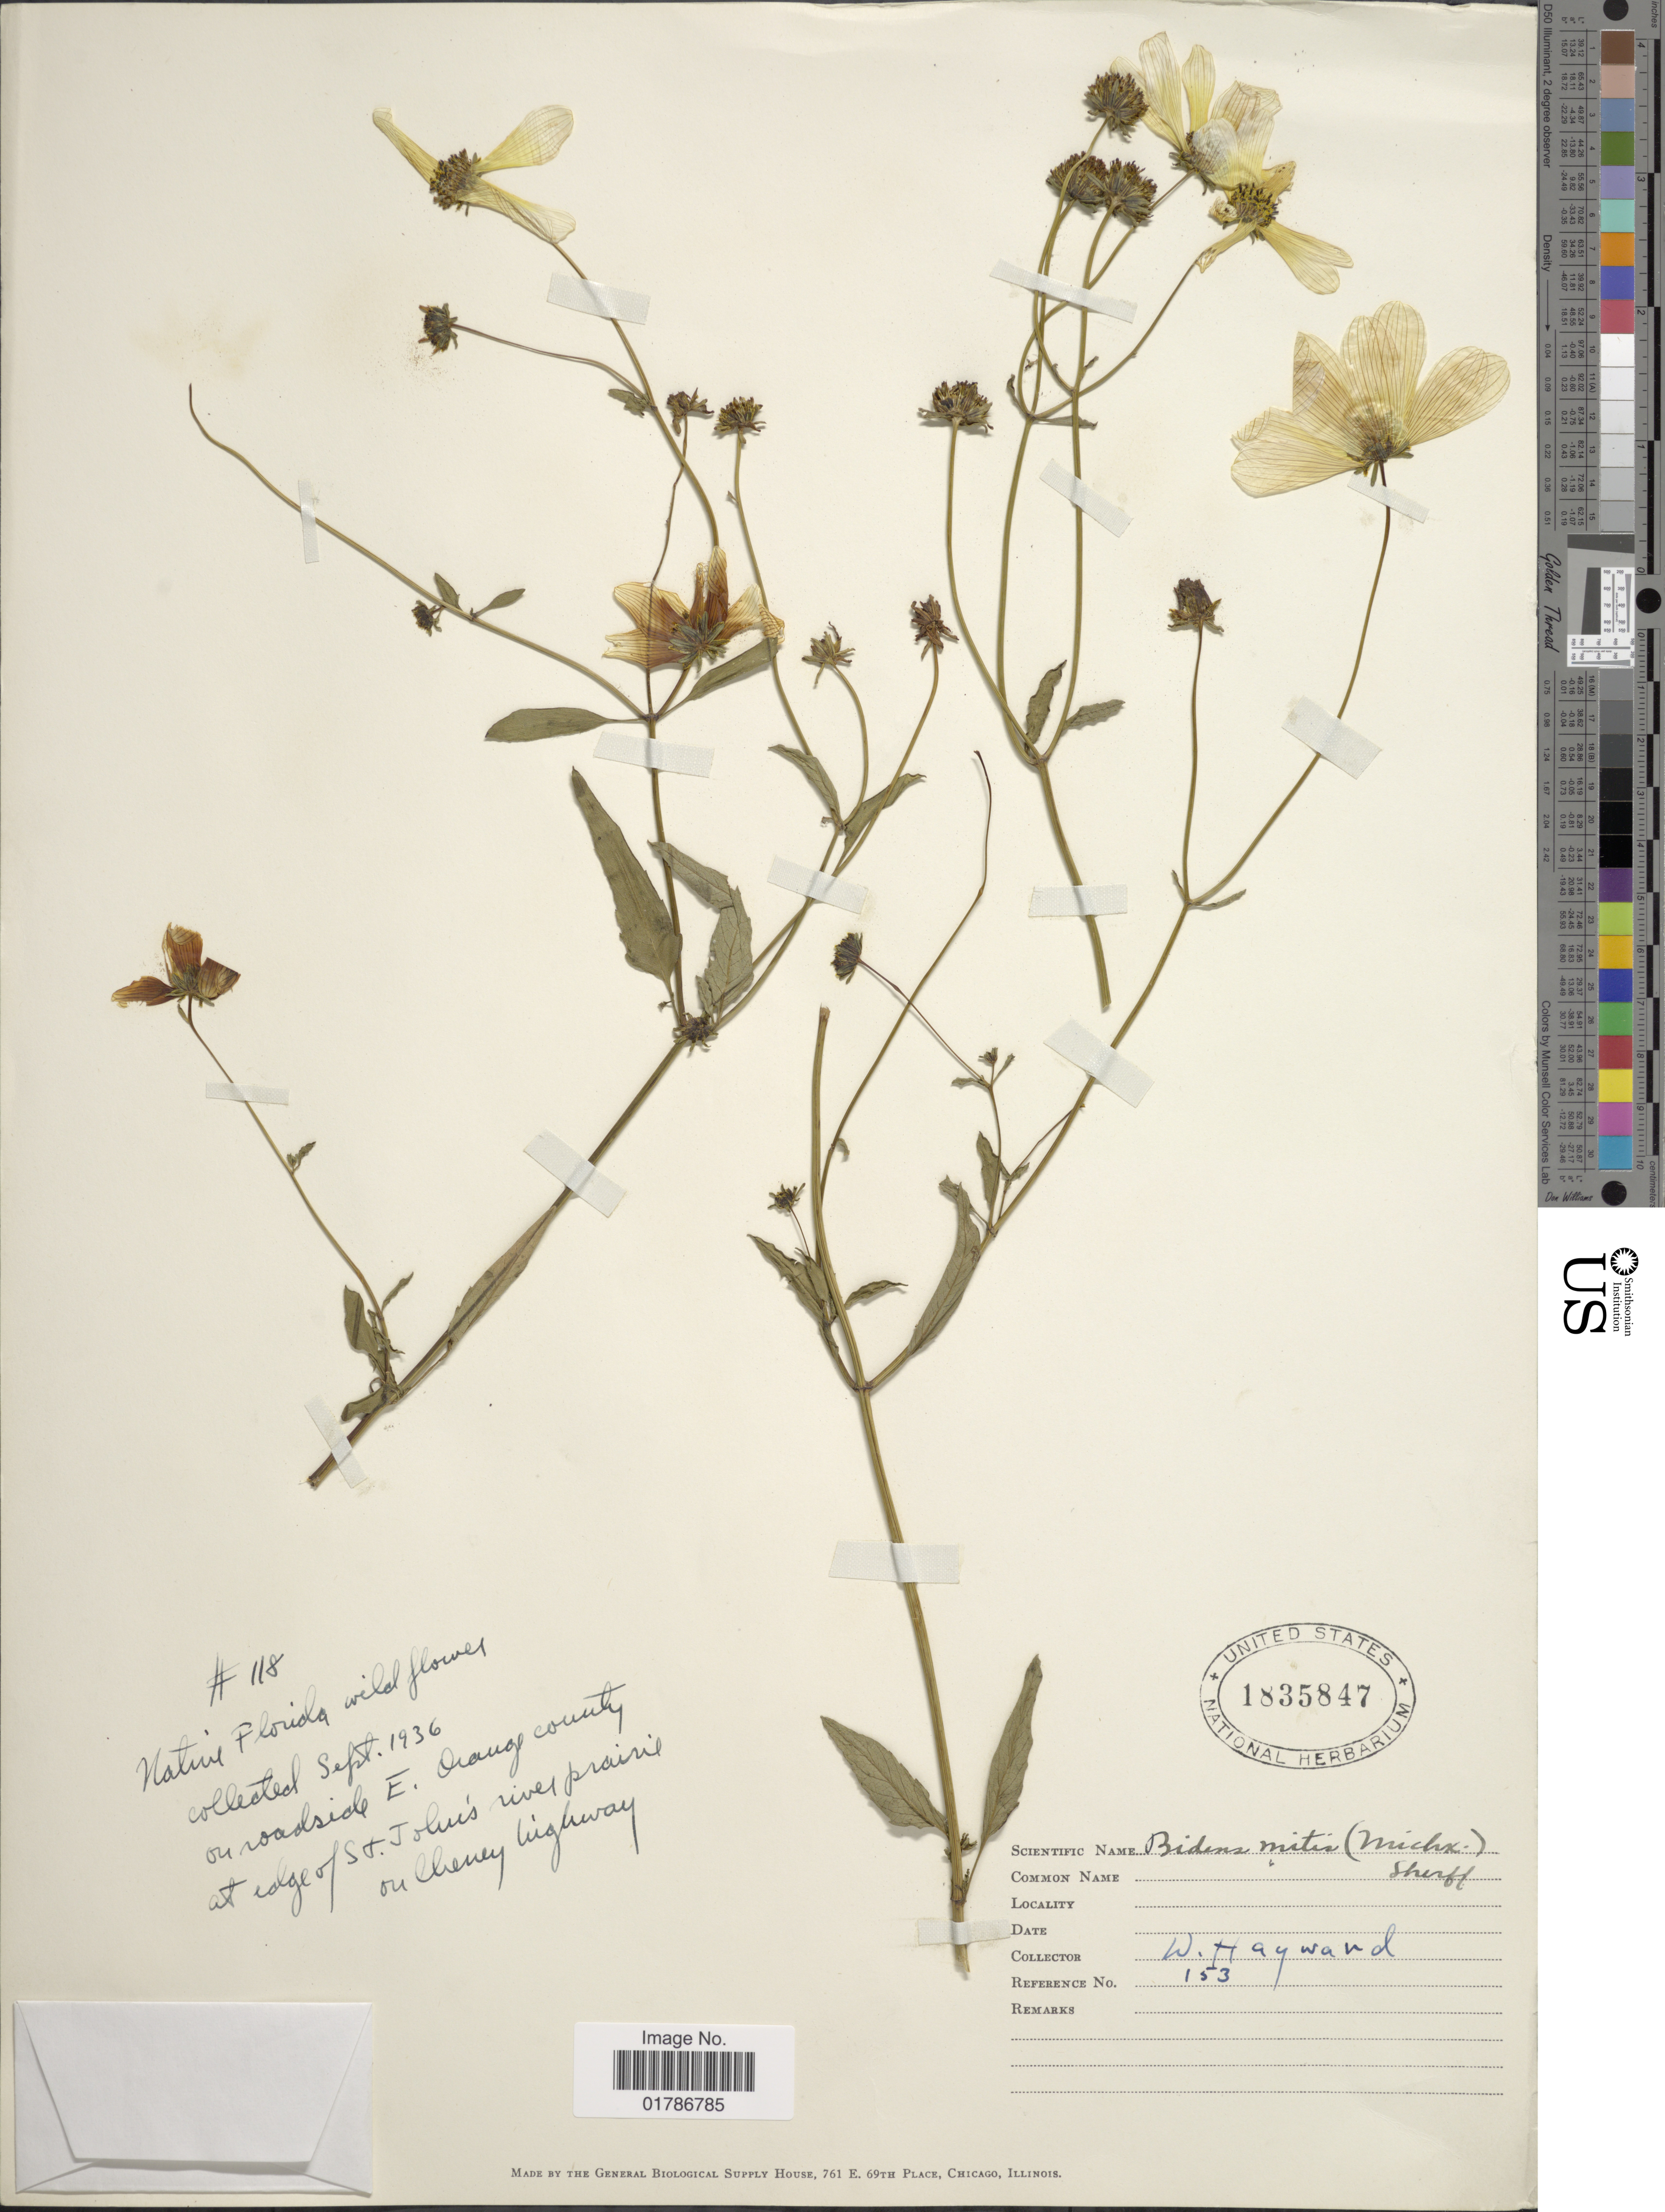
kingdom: Plantae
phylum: Tracheophyta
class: Magnoliopsida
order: Asterales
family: Asteraceae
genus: Bidens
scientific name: Bidens mitis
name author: (Michx.) Sherff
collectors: W. Hayward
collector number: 118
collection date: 1936-09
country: United States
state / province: Florida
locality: On roadside E. Orange county at edge of St, Joluis river prairie on Cheney highway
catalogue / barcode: US 1835847